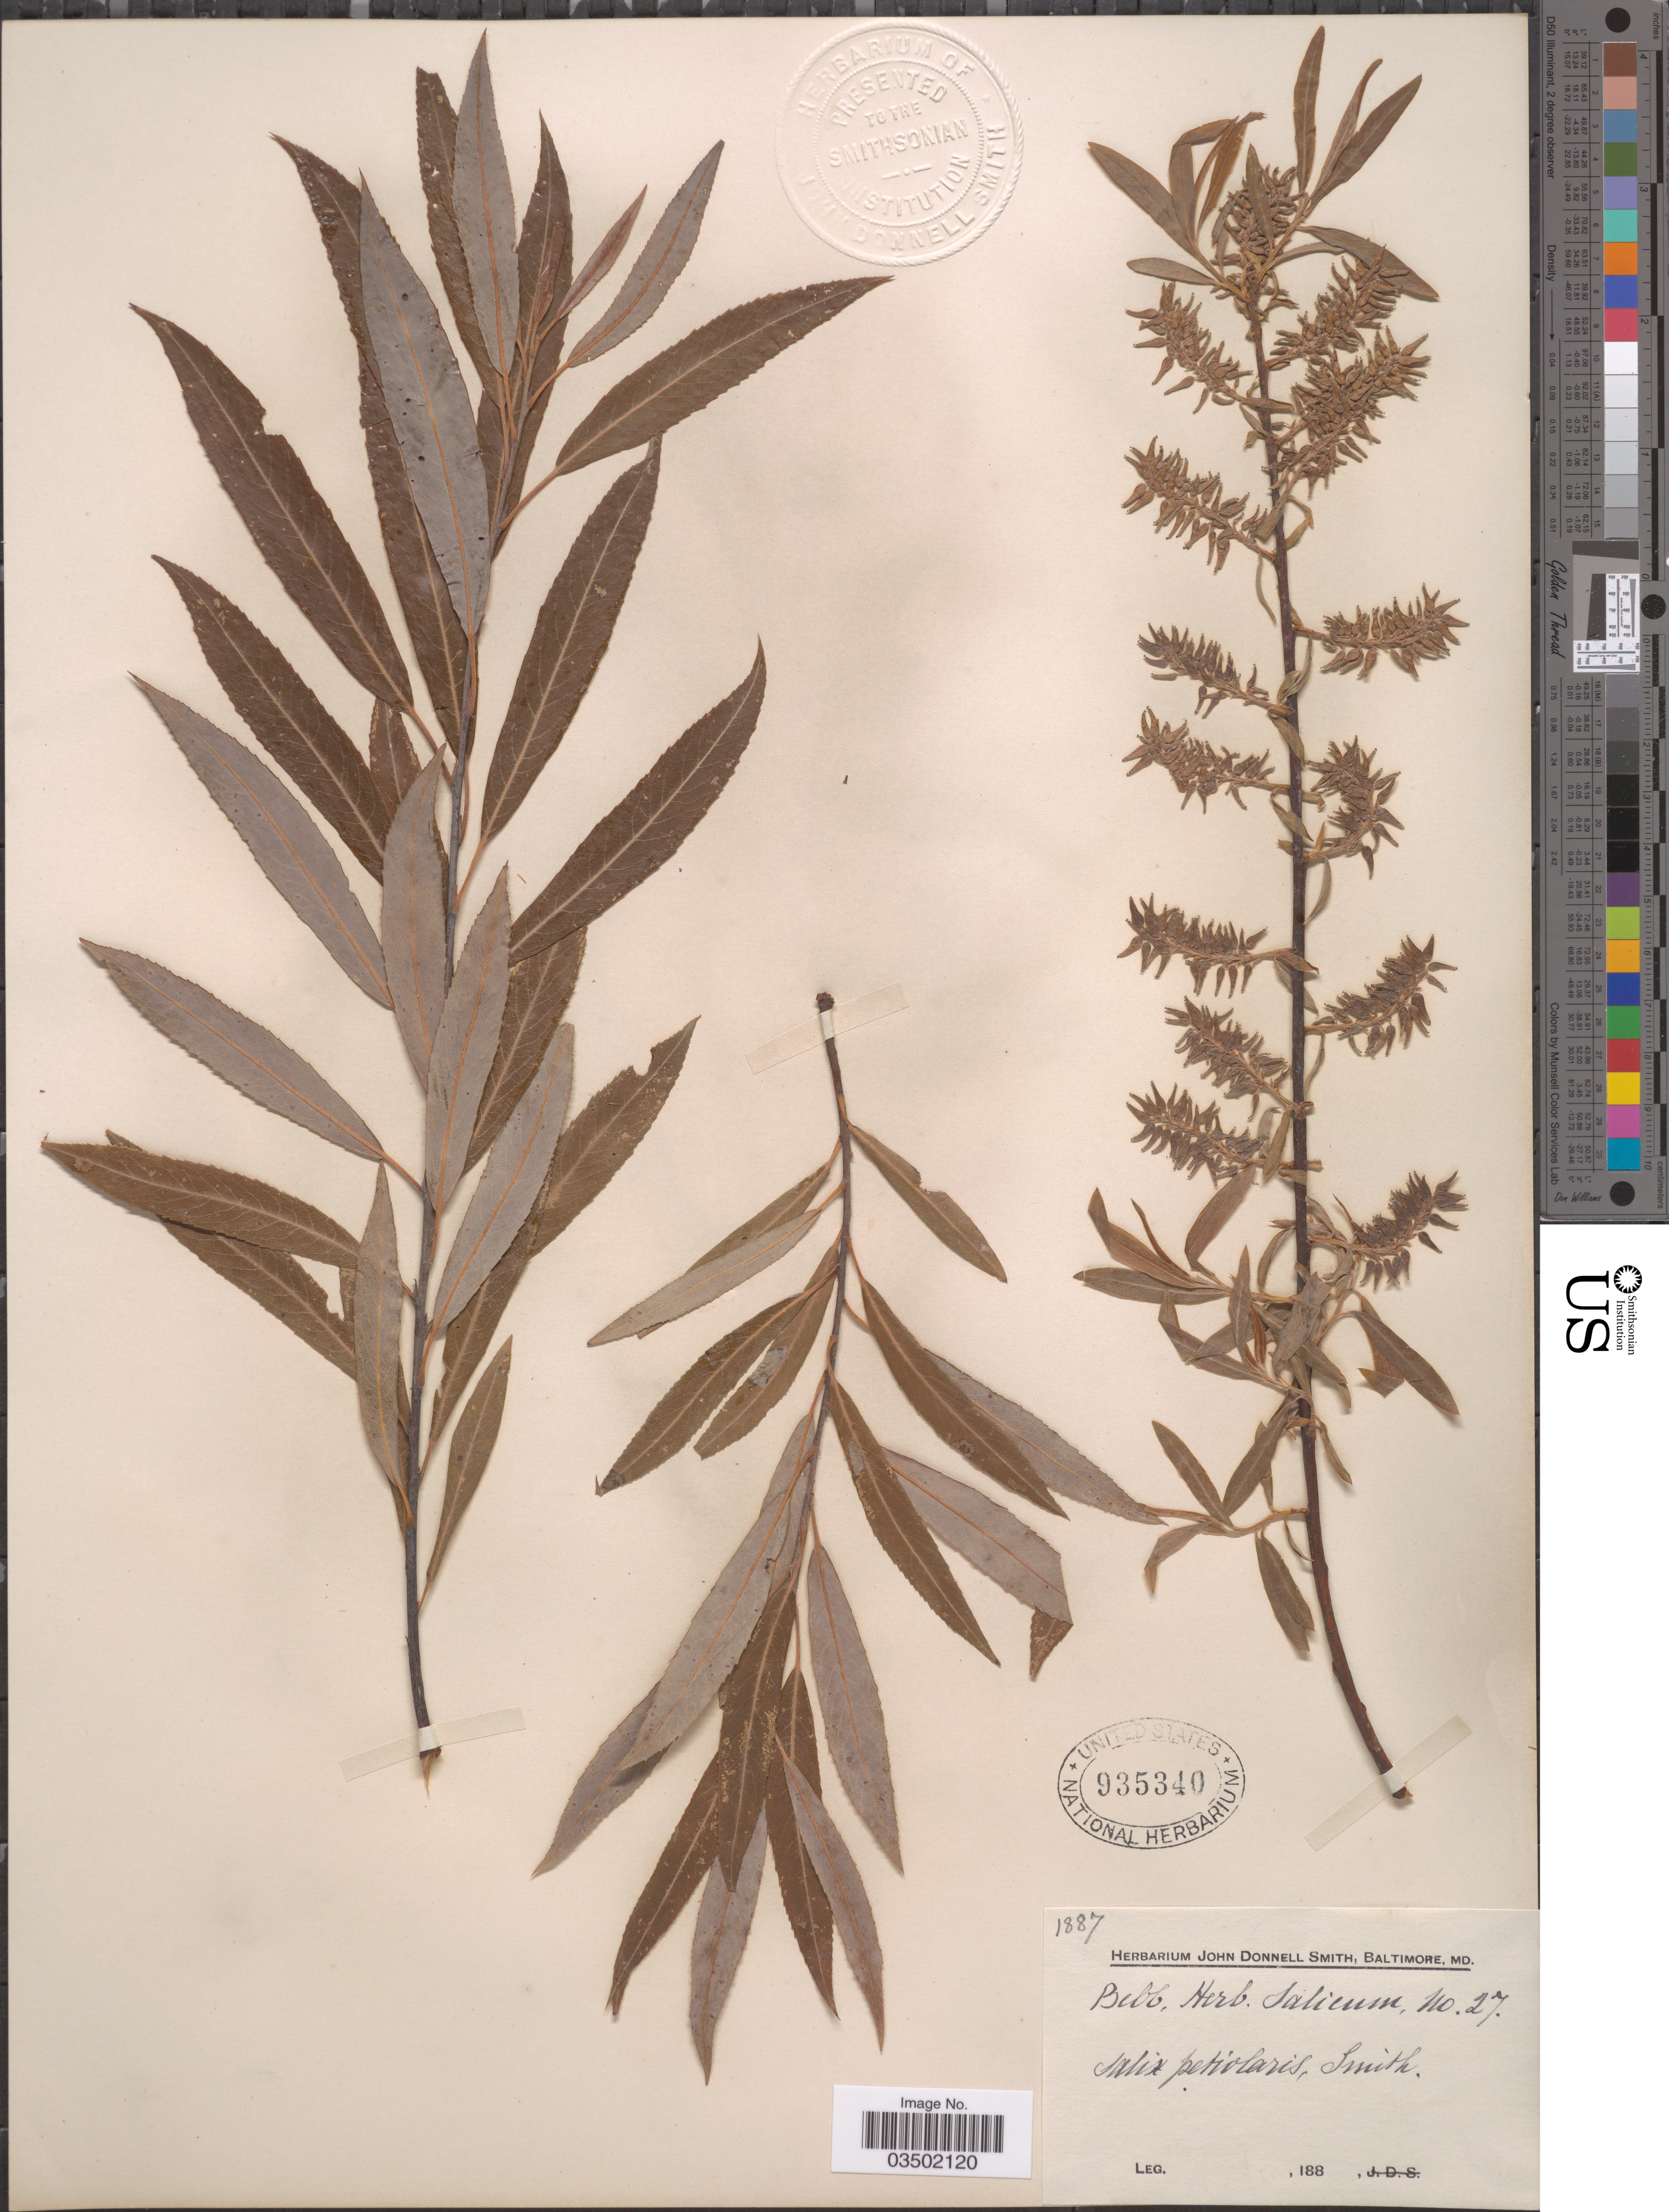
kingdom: Plantae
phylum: Tracheophyta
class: Magnoliopsida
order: Malpighiales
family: Salicaceae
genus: Salix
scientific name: Salix petiolaris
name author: Sm.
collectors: -. Bebb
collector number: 27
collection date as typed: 188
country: United States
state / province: Maryland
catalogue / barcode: US 935340